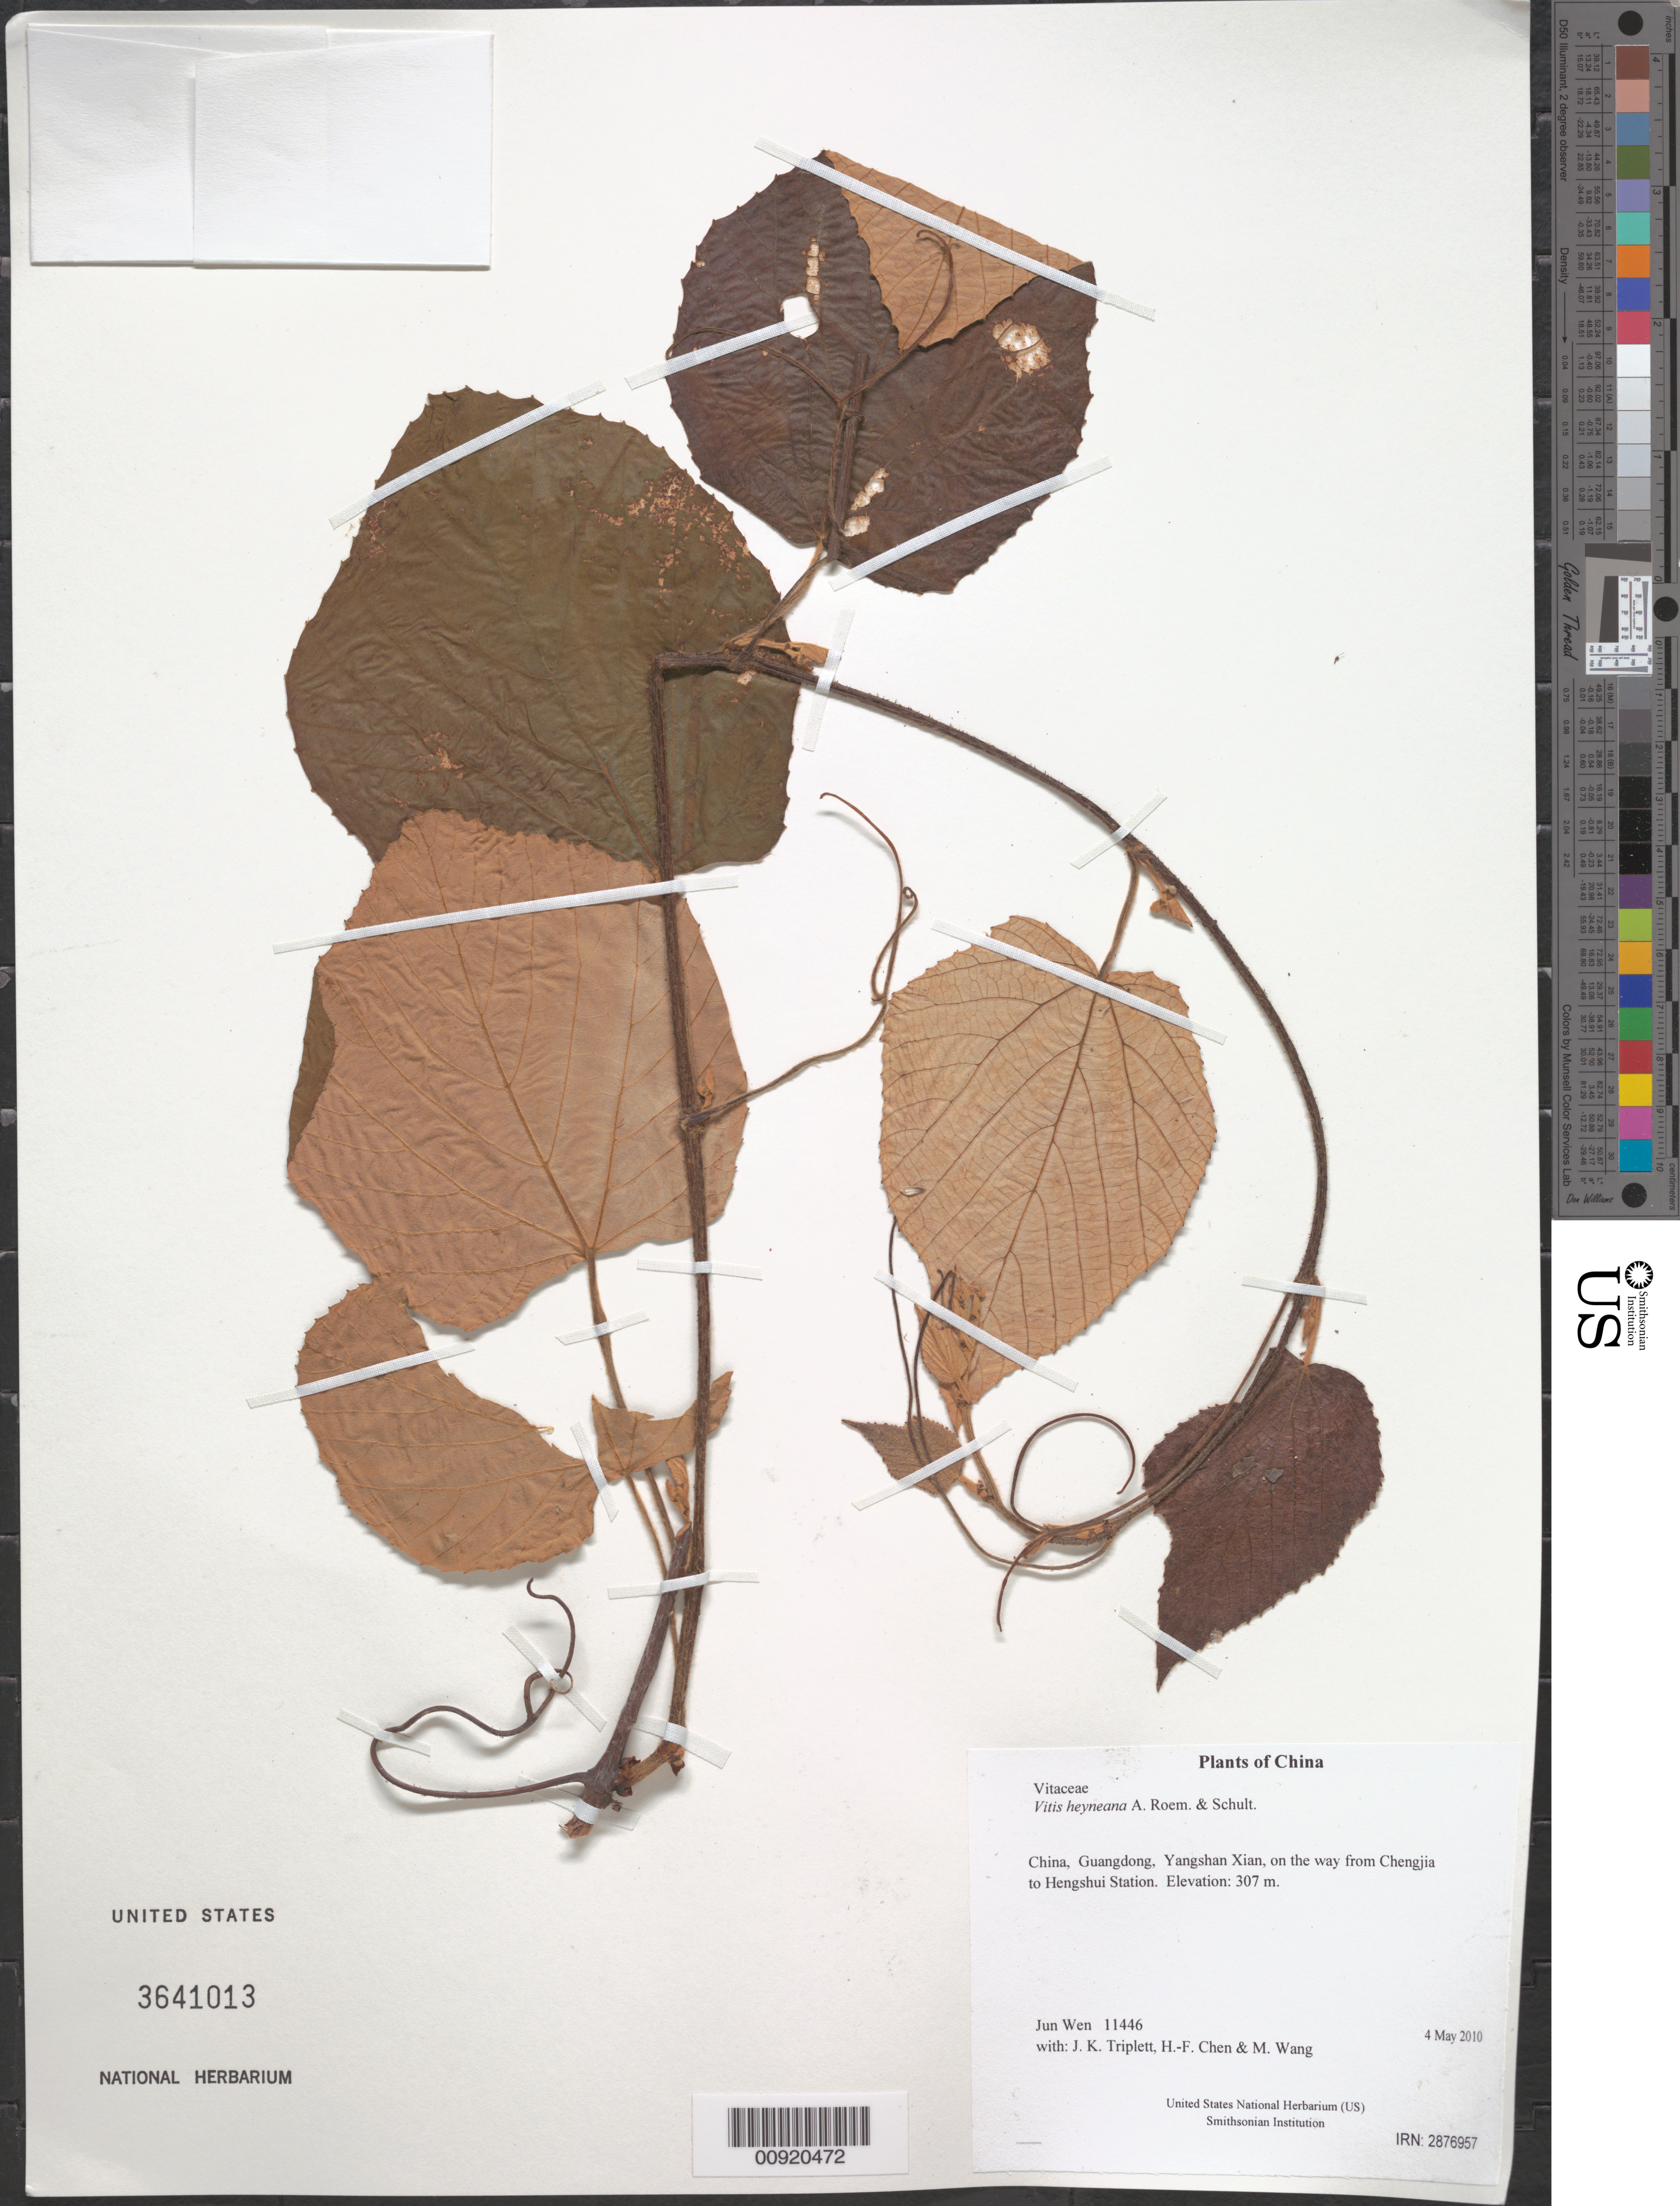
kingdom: Plantae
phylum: Tracheophyta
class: Magnoliopsida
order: Vitales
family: Vitaceae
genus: Vitis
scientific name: Vitis heyneana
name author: A. Roem. & Schult.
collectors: J. Wen, J. K. Triplett, H.-F. Chen & M. Wang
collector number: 11446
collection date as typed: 4 May 2010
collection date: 2010-05-04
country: China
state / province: Guangdong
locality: Yangshan Xian, on the way from Chengjia to Hengshui Station.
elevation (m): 307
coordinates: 24 50.674 N, 112 52.418 E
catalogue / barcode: US 3641013